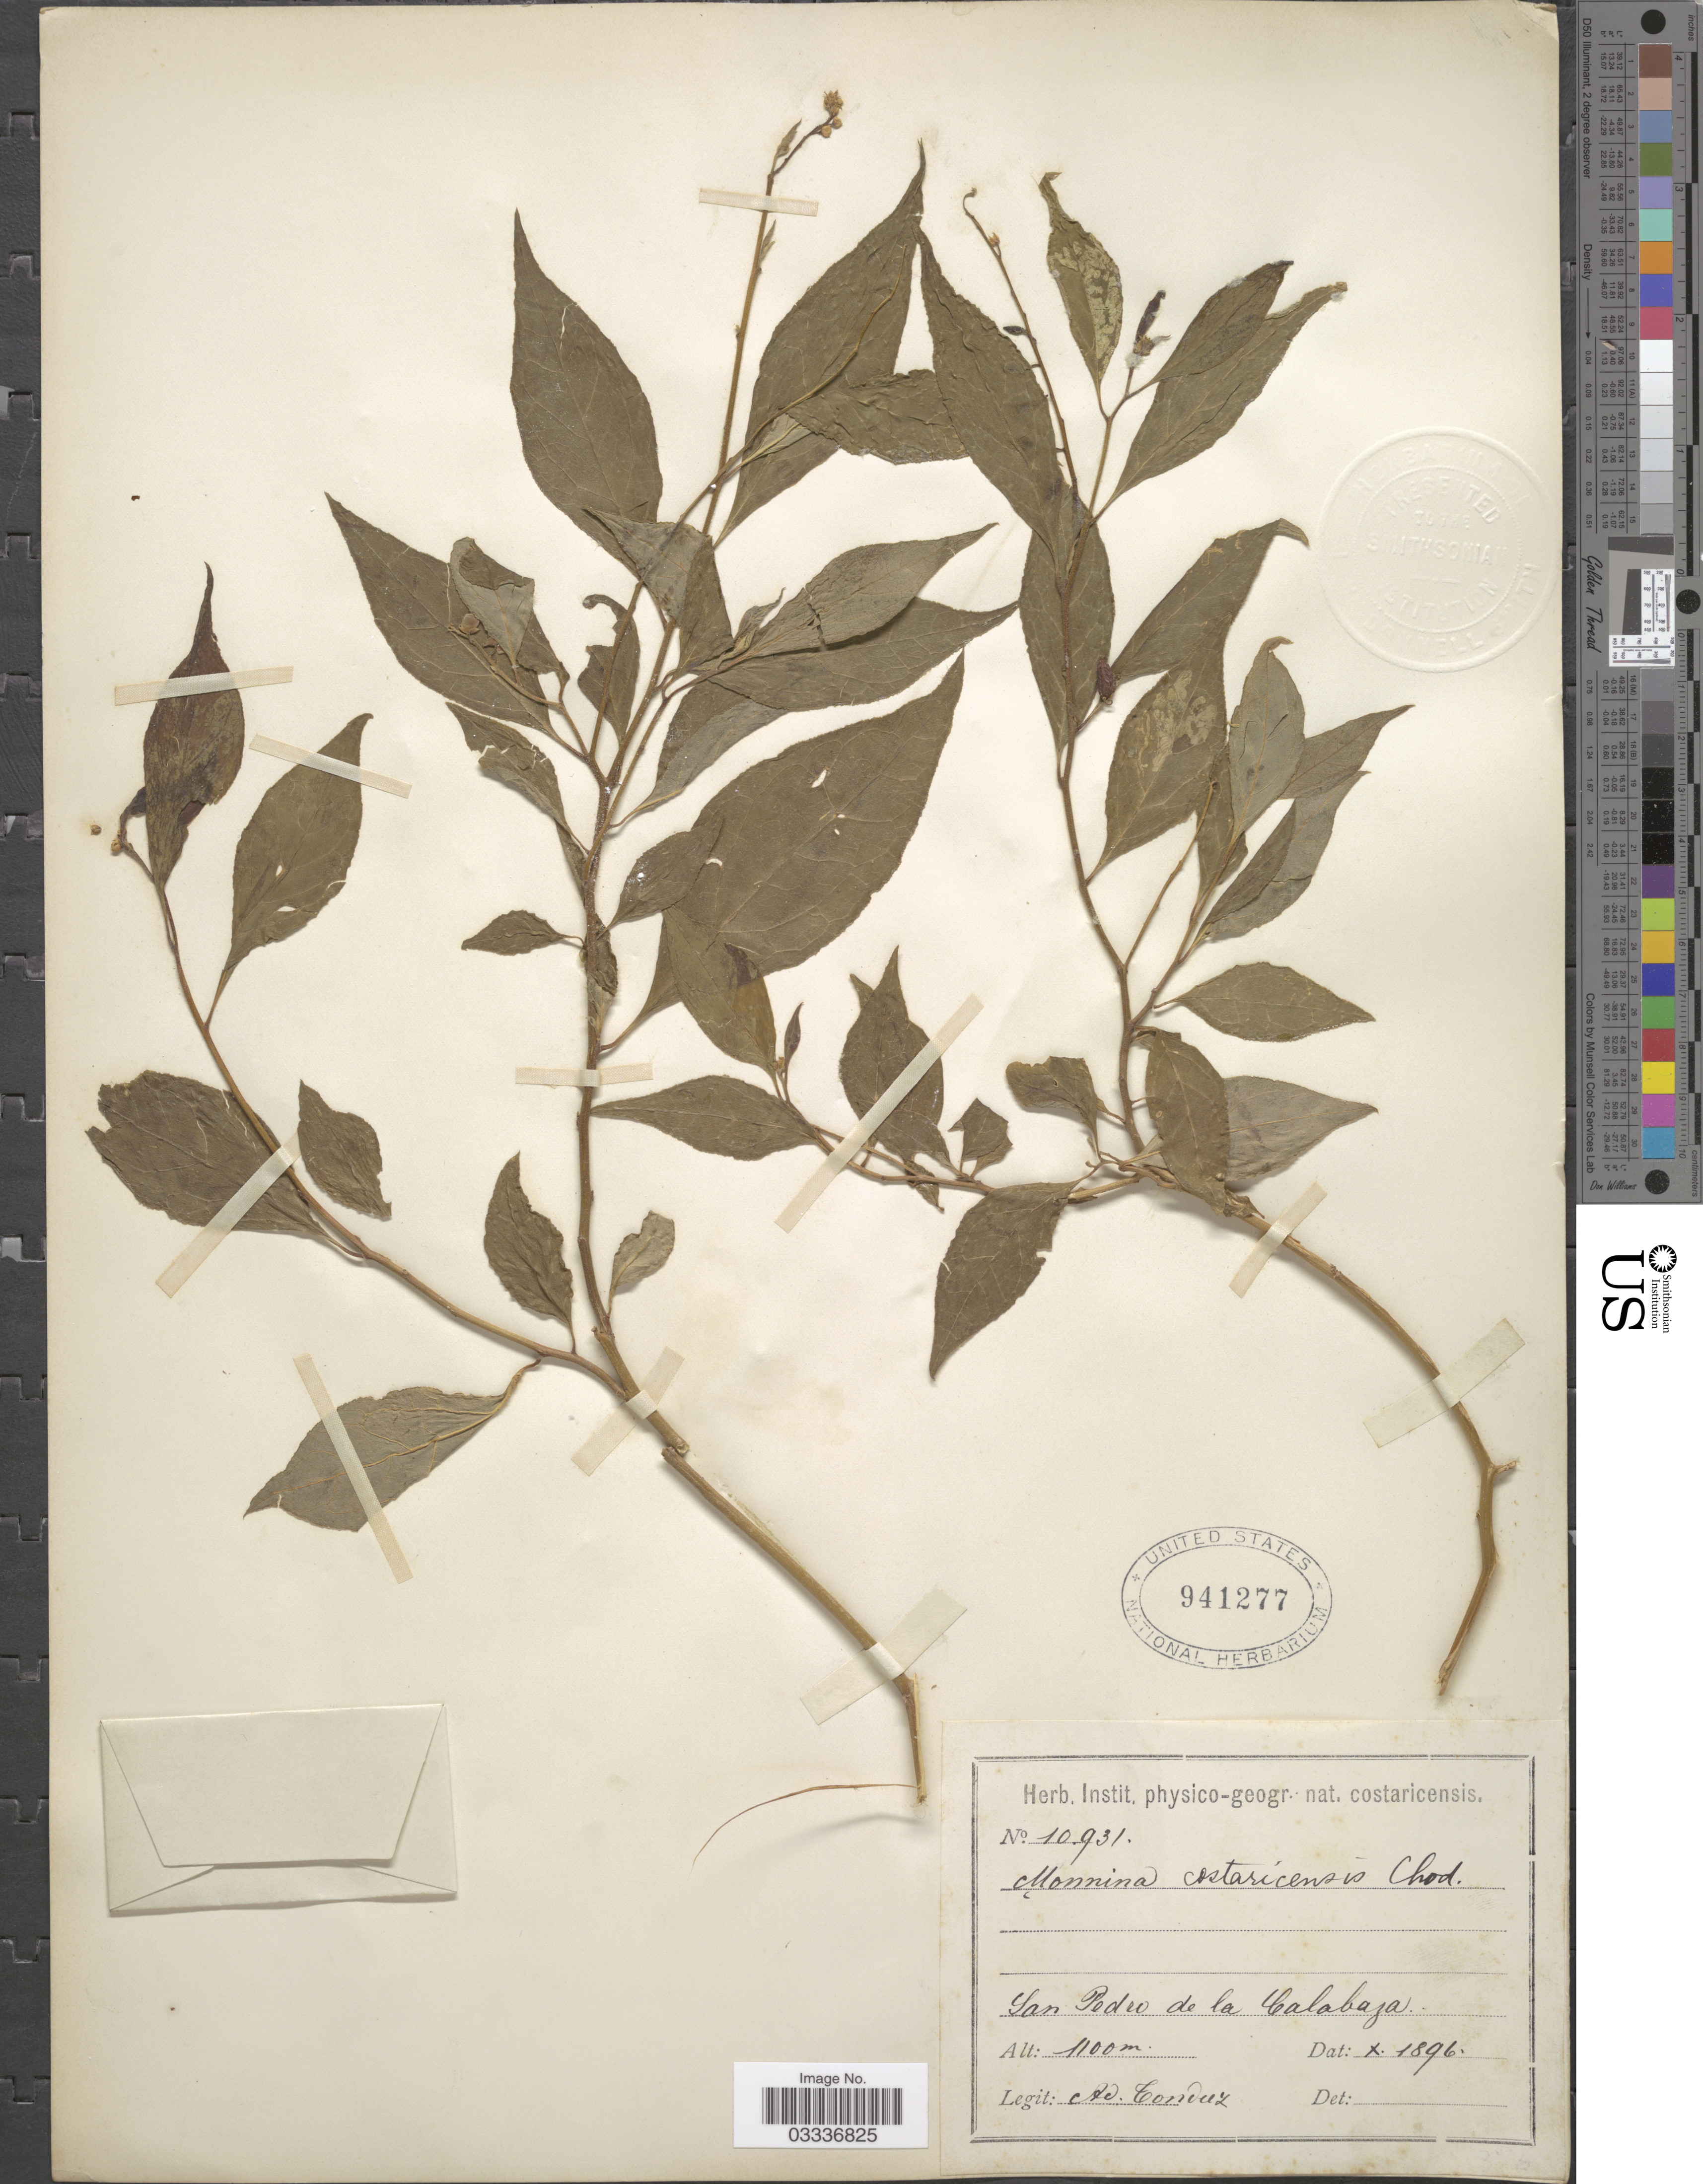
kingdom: Plantae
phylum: Tracheophyta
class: Magnoliopsida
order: Fabales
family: Polygalaceae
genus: Monnina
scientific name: Monnina costaricensis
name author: Chodat ex Durand & Pittier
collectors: A. Tonduz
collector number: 10931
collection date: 1896-10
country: Costa Rica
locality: San Pedro de la Calabaza.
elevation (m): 1100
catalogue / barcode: US 941277